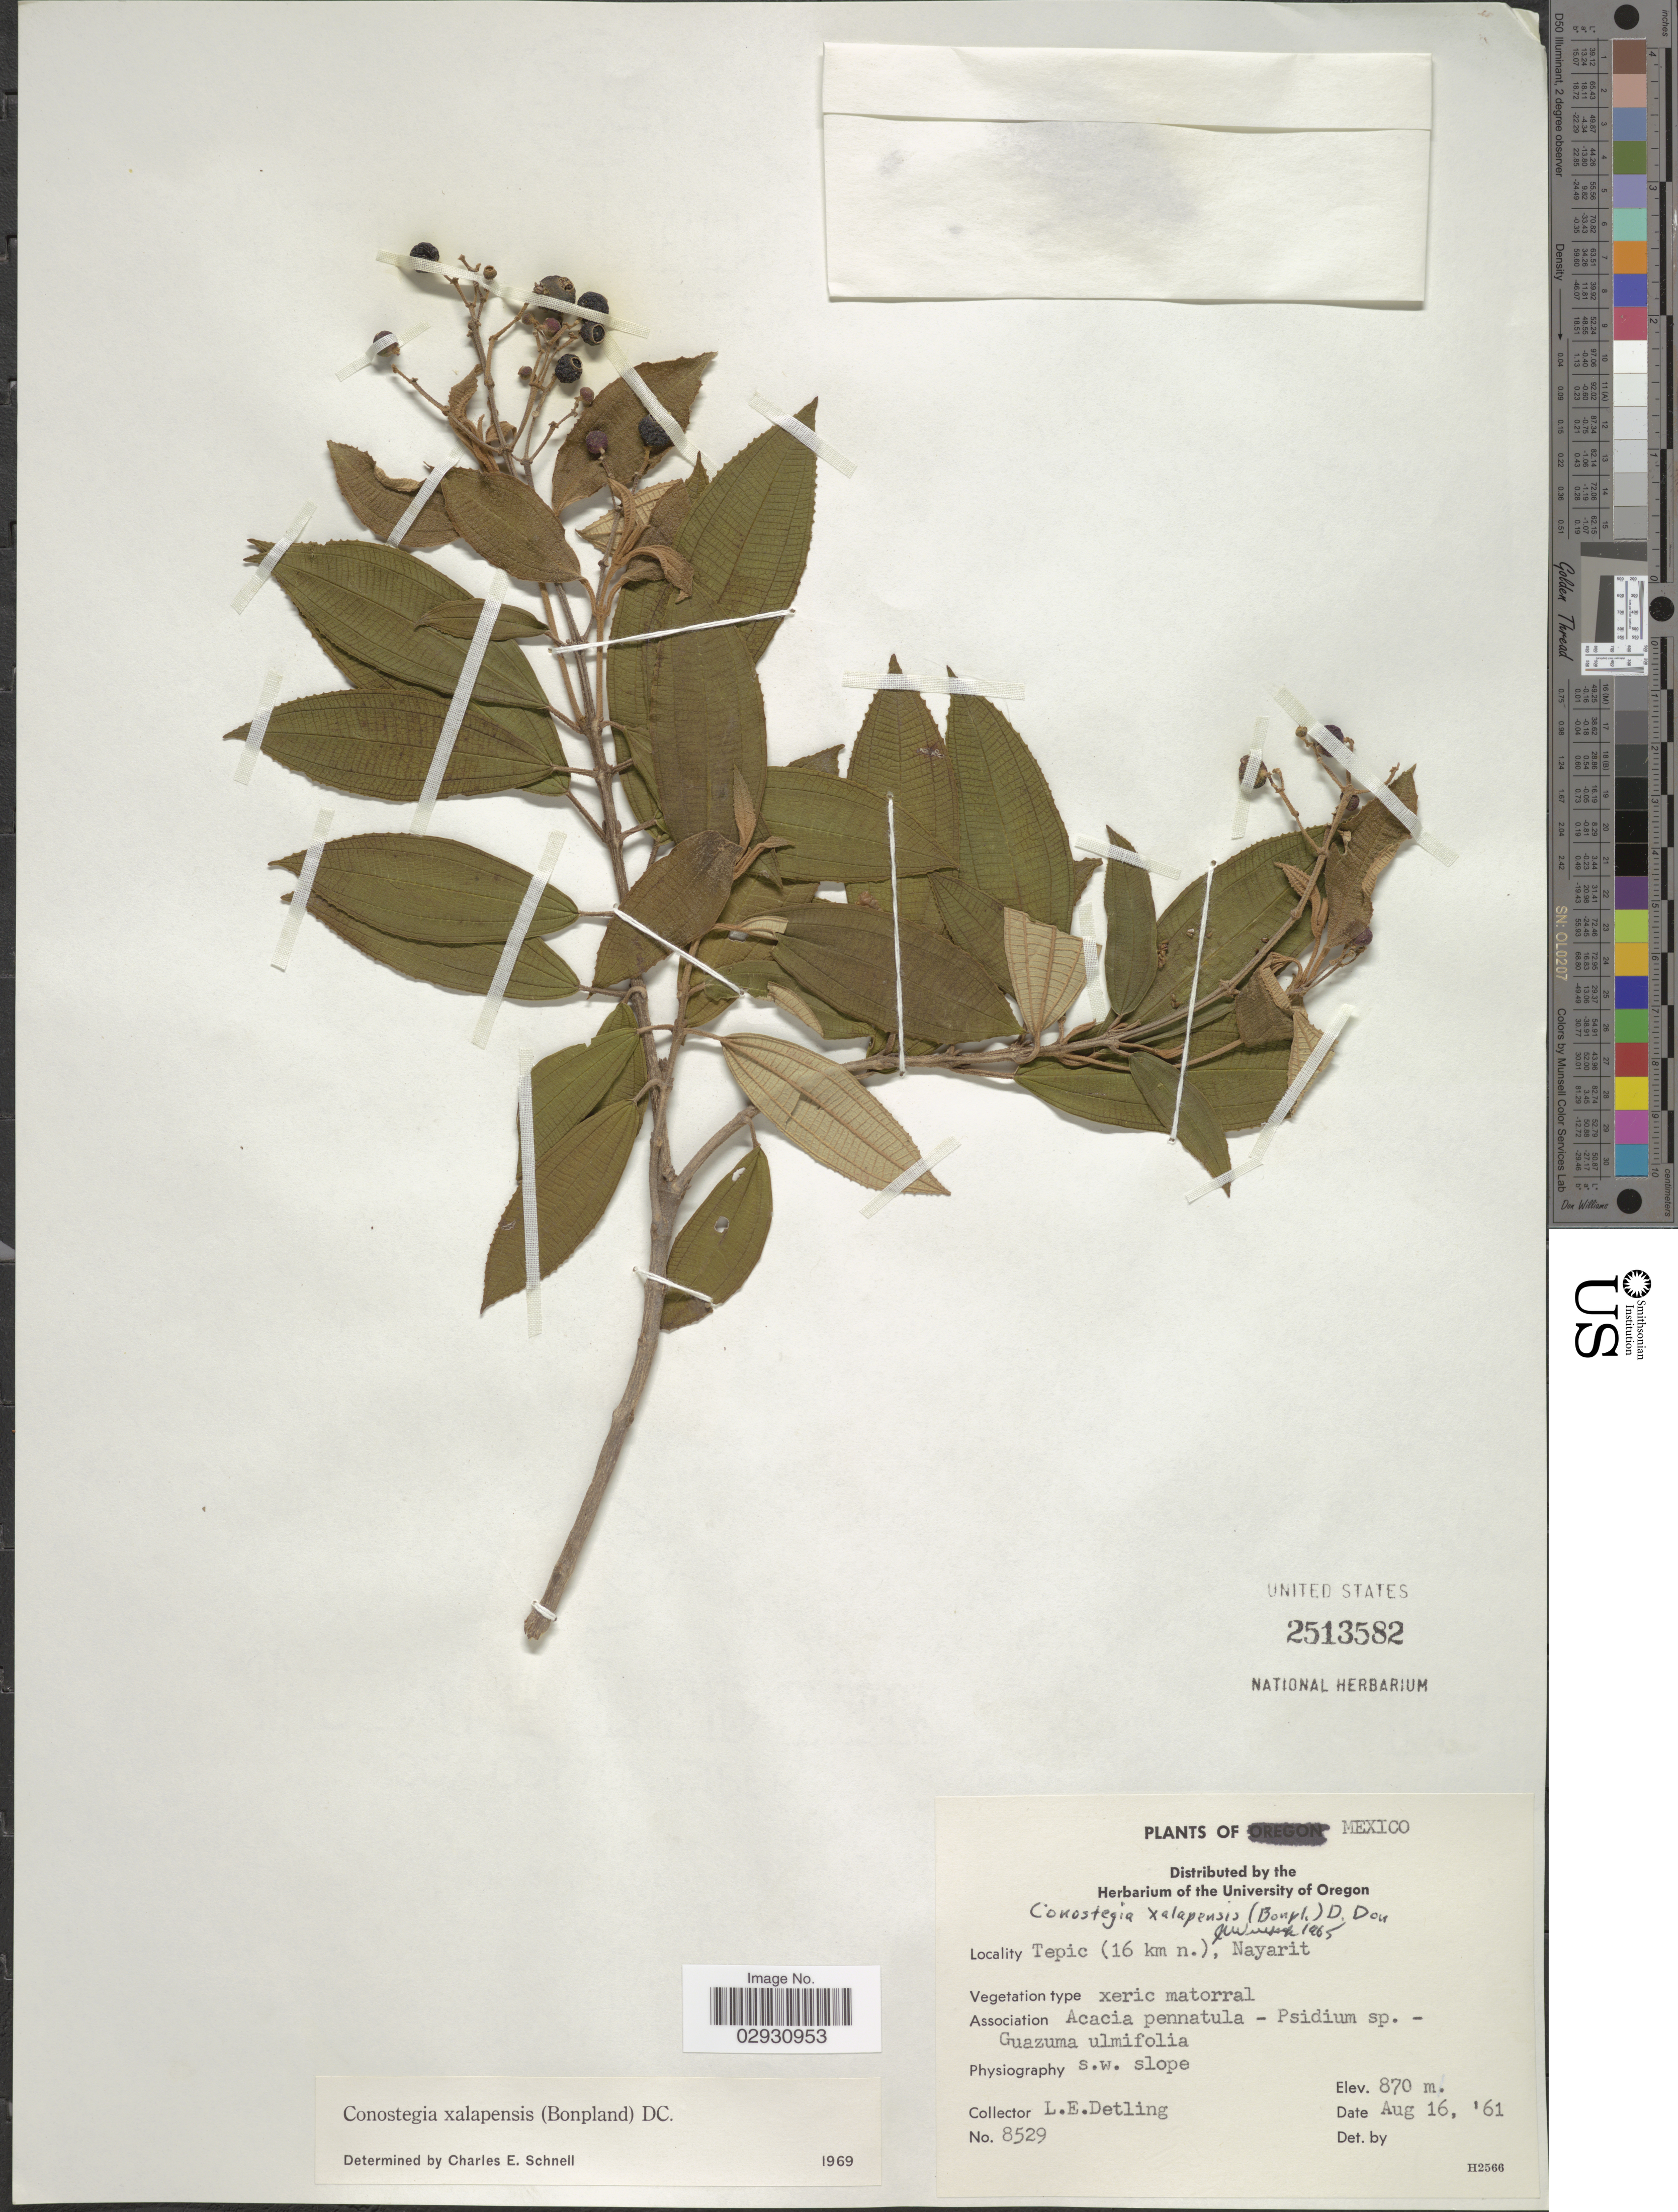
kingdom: Plantae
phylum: Tracheophyta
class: Magnoliopsida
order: Myrtales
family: Melastomataceae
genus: Conostegia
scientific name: Conostegia quadrangularis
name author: Schltdl. ex Steud.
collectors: L. E. Detling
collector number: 8529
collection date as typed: Transcribed d/m/y: 16/8/61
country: Mexico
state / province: Nayarit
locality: Tepic (16 km n.)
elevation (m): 870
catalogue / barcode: US 2513582